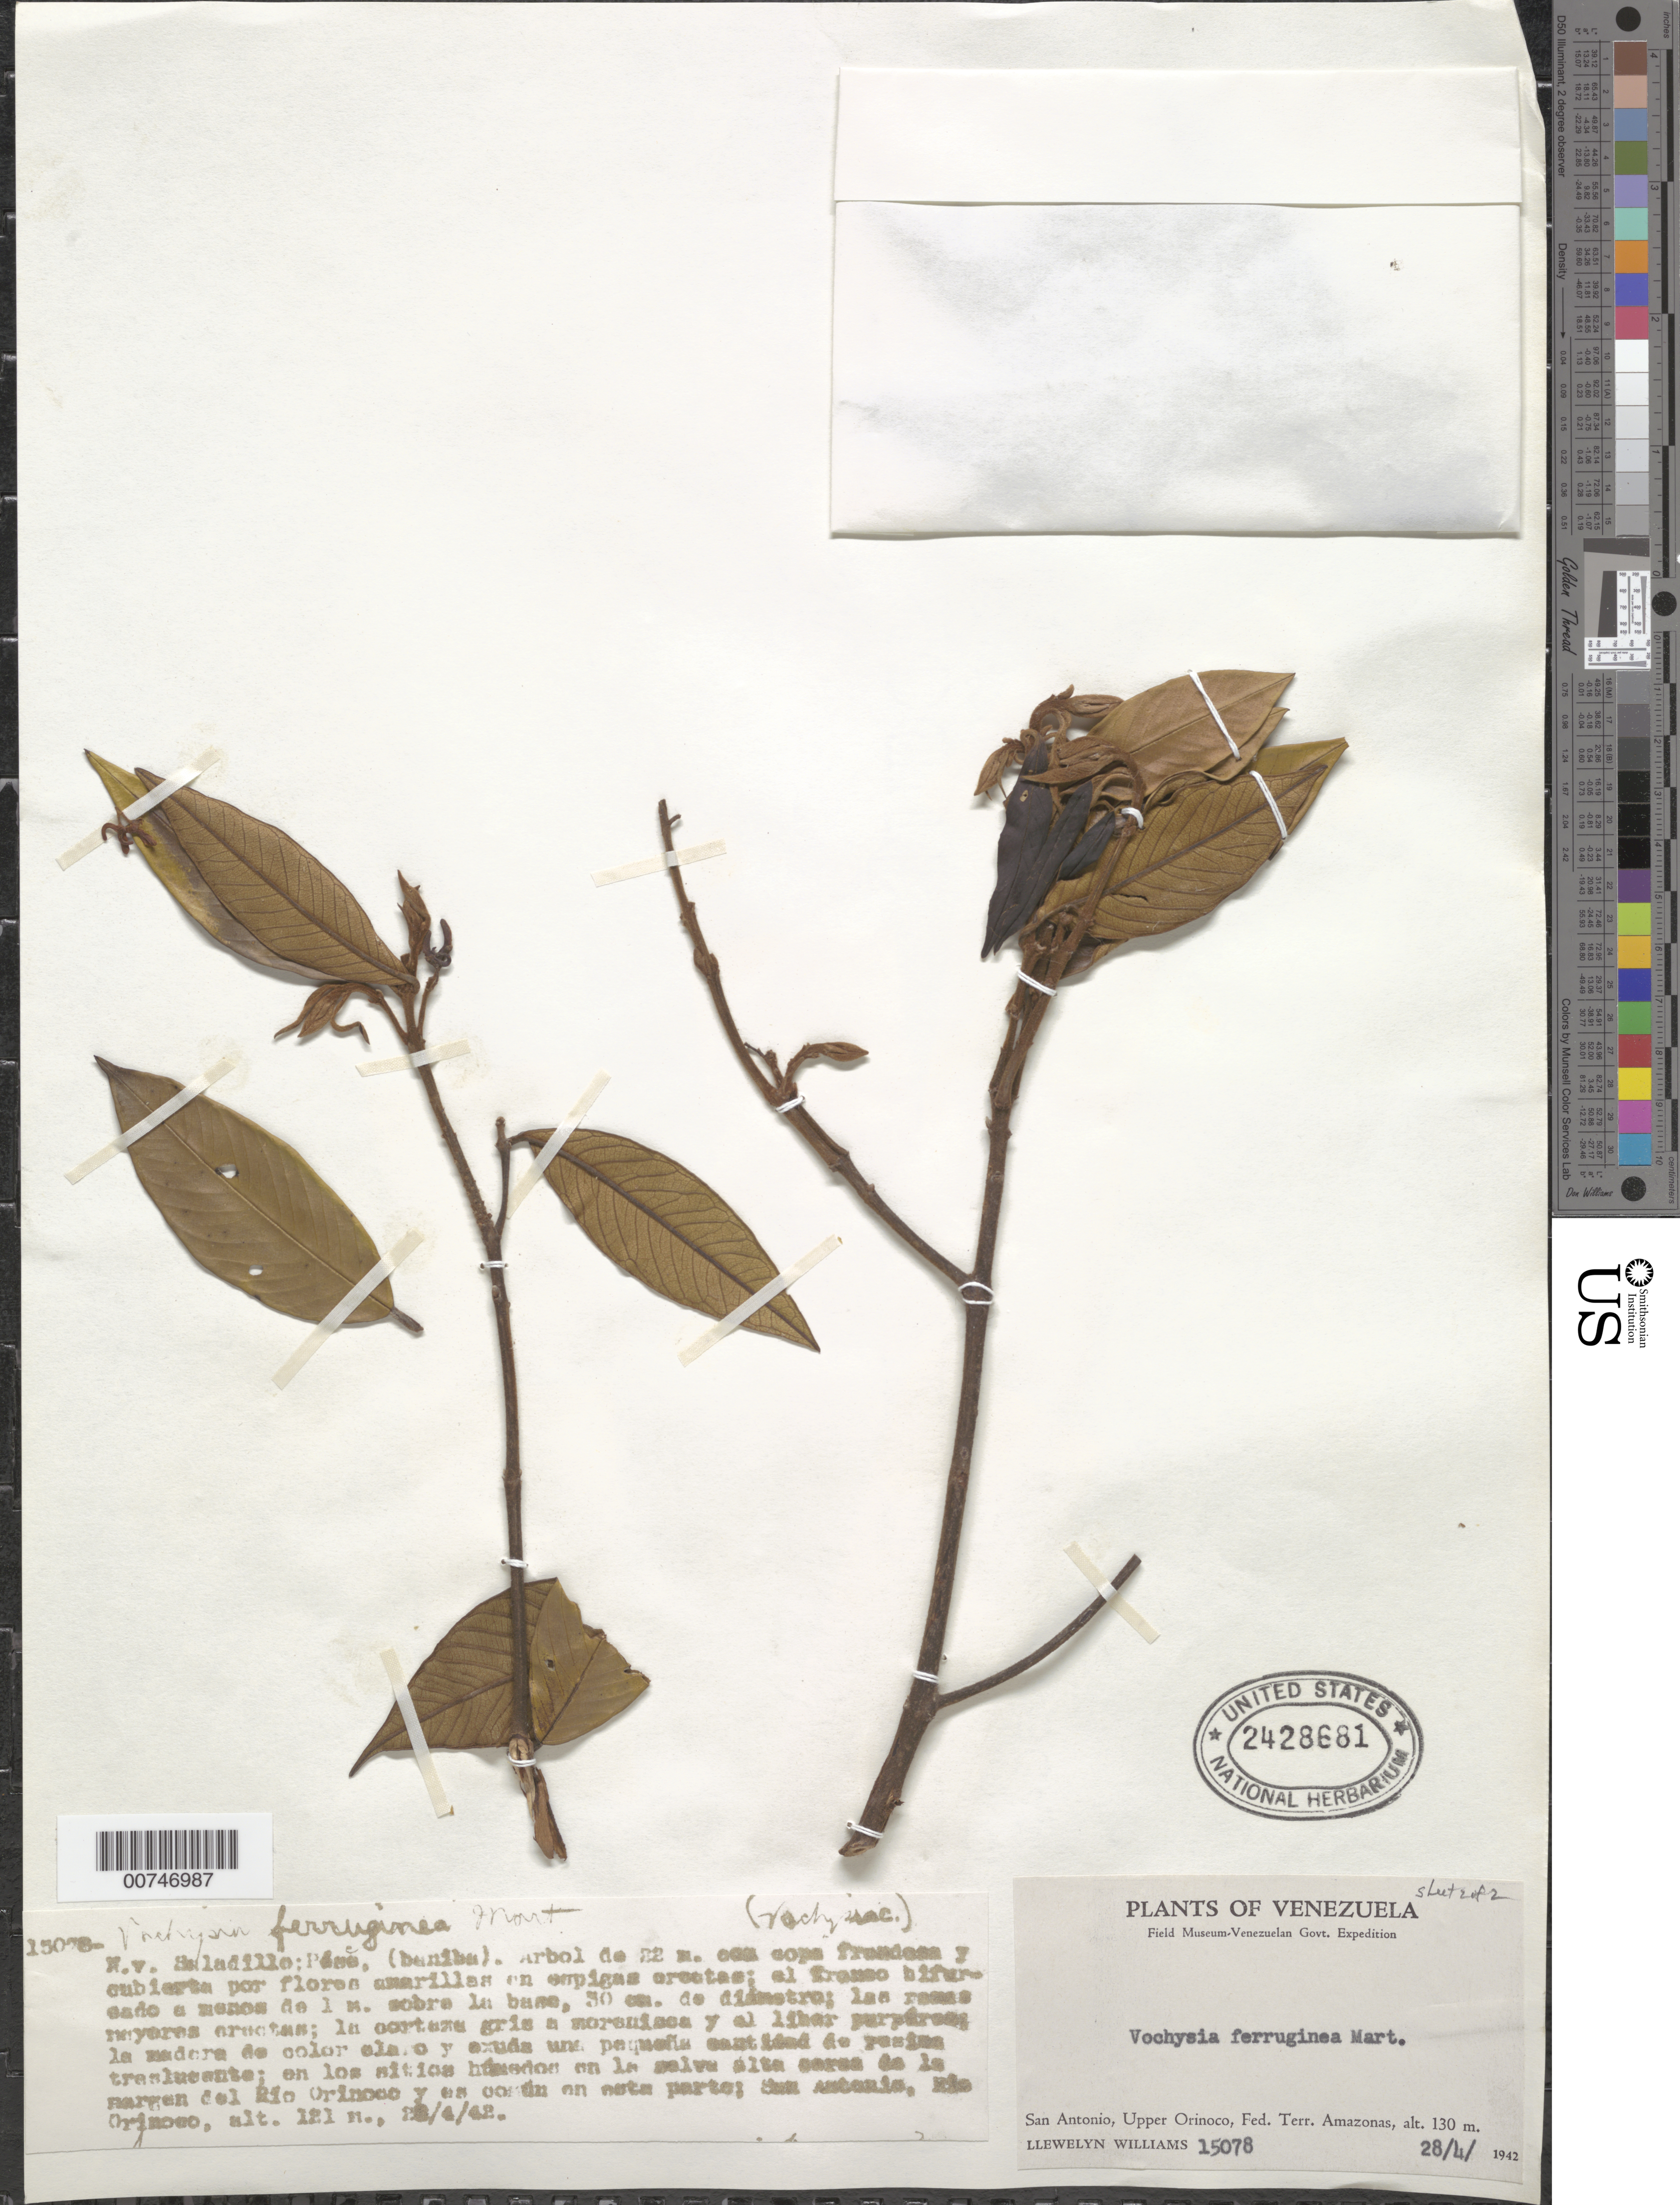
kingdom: Plantae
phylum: Tracheophyta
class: Magnoliopsida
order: Myrtales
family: Vochysiaceae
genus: Vochysia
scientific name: Vochysia ferruginea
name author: Mart.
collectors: Ll. Williams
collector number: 15078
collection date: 1942-04-28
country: Venezuela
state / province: Amazonas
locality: San Antonio, Upper Orinoco, Fed. Terr. Amazonas. En la selva alta cerca de la margen del Río Orinoco.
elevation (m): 121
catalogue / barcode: US 2428681